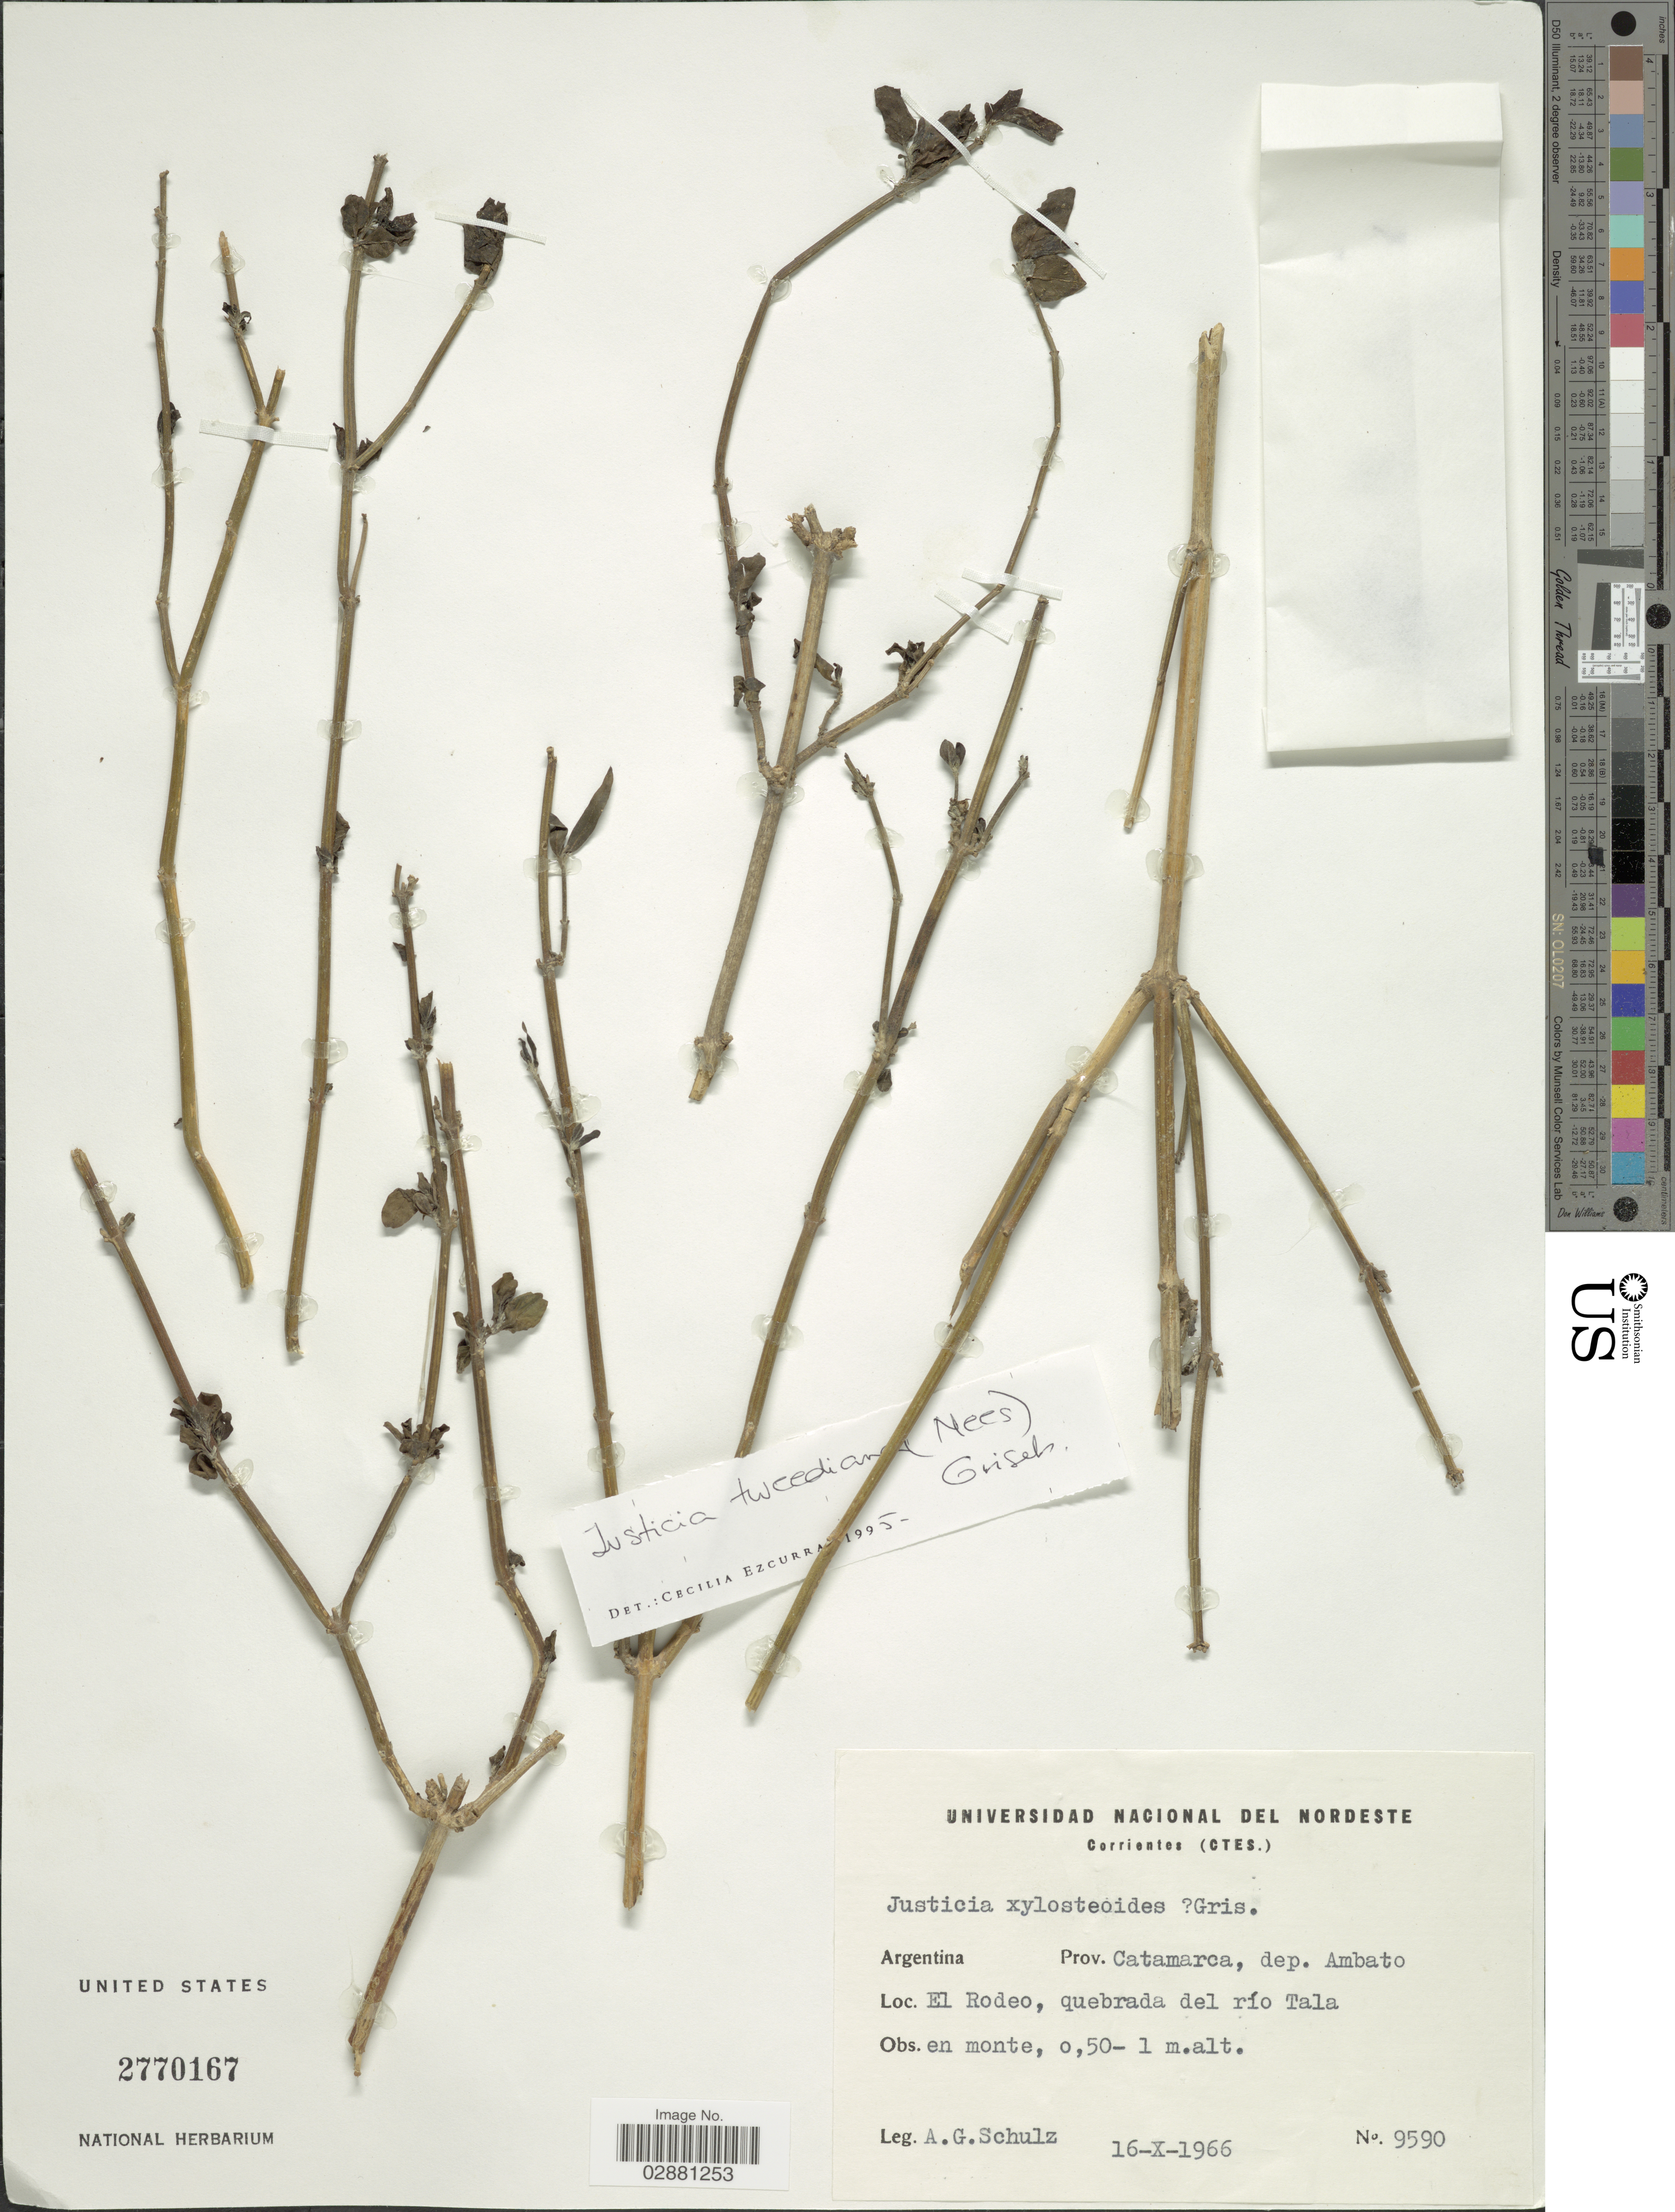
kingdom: Plantae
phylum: Tracheophyta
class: Magnoliopsida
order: Lamiales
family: Acanthaceae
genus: Justicia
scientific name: Justicia tweediana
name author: (Nees) Griseb.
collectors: A. G. Schulz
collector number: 9590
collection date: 1966-10-16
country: Argentina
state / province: Catamarca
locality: Prov. Catamarca, dep. Ambato, El Rodeo, quebrada del río Tala.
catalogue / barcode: US 2770167